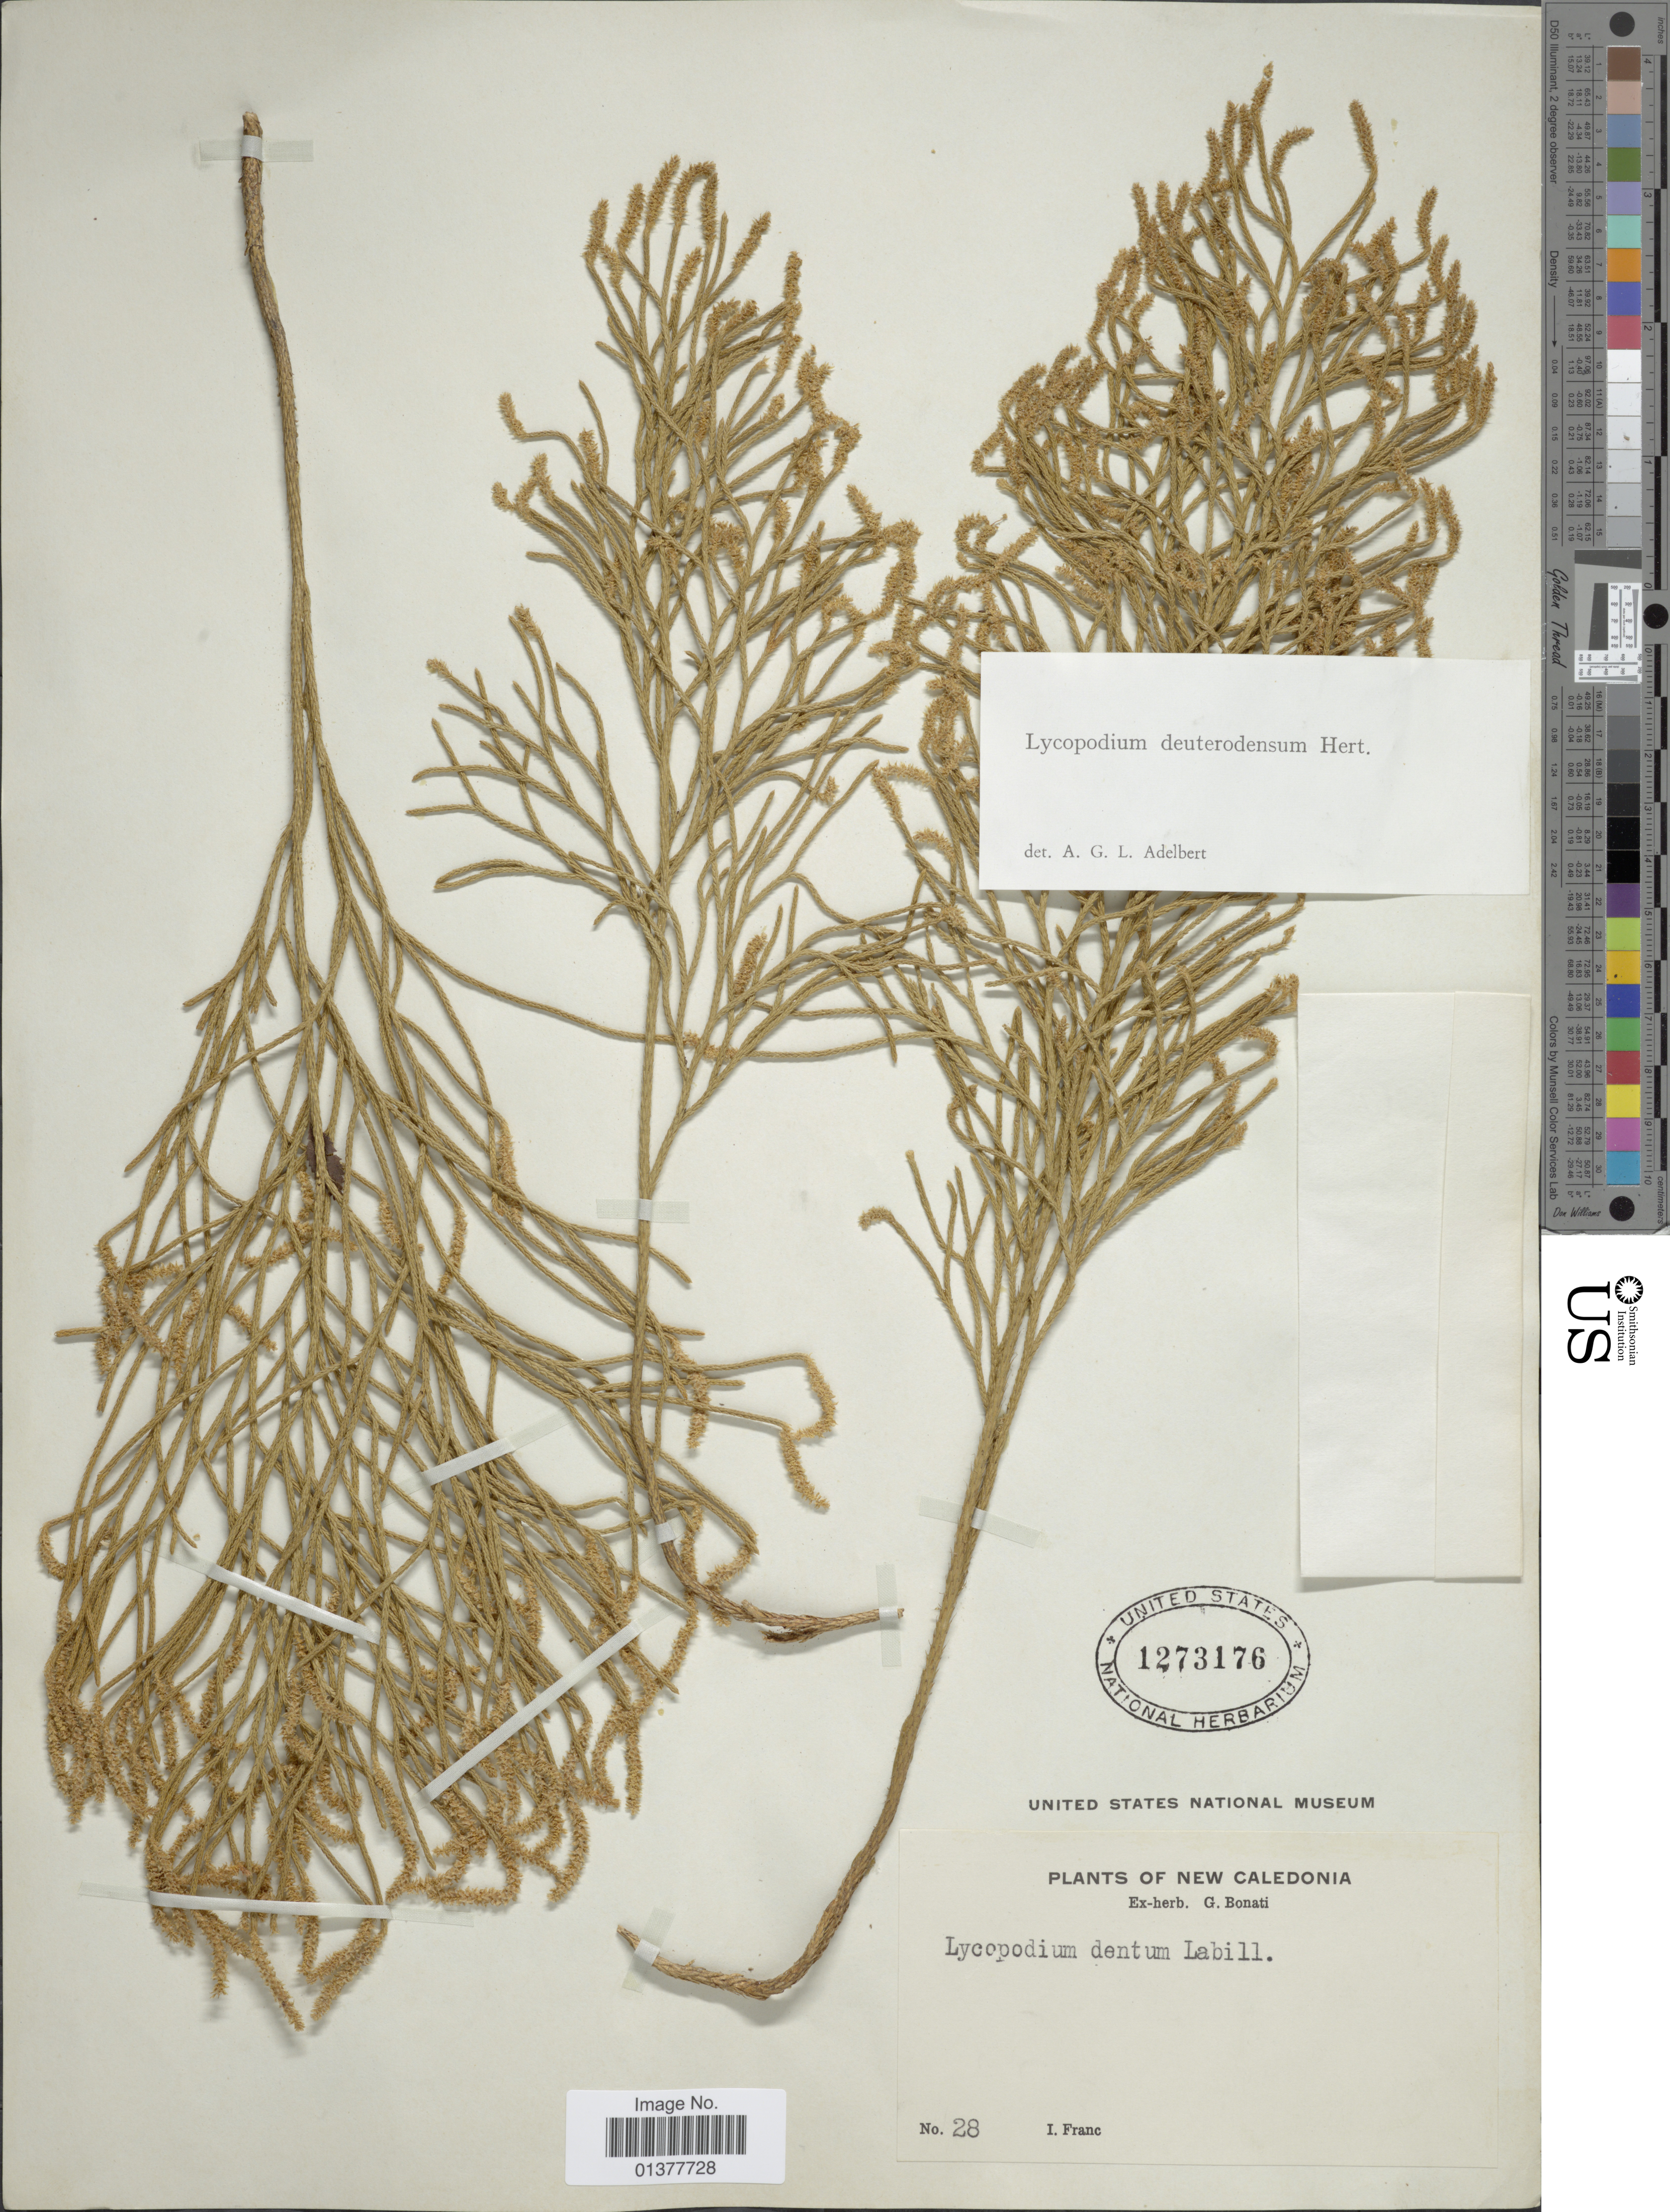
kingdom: Plantae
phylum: Tracheophyta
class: Lycopodiopsida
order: Lycopodiales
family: Lycopodiaceae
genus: Pseudolycopodium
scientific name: Pseudolycopodium densum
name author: (Rothm.) Holub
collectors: I. Franc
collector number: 28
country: New Caledonia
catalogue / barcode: US 1273176